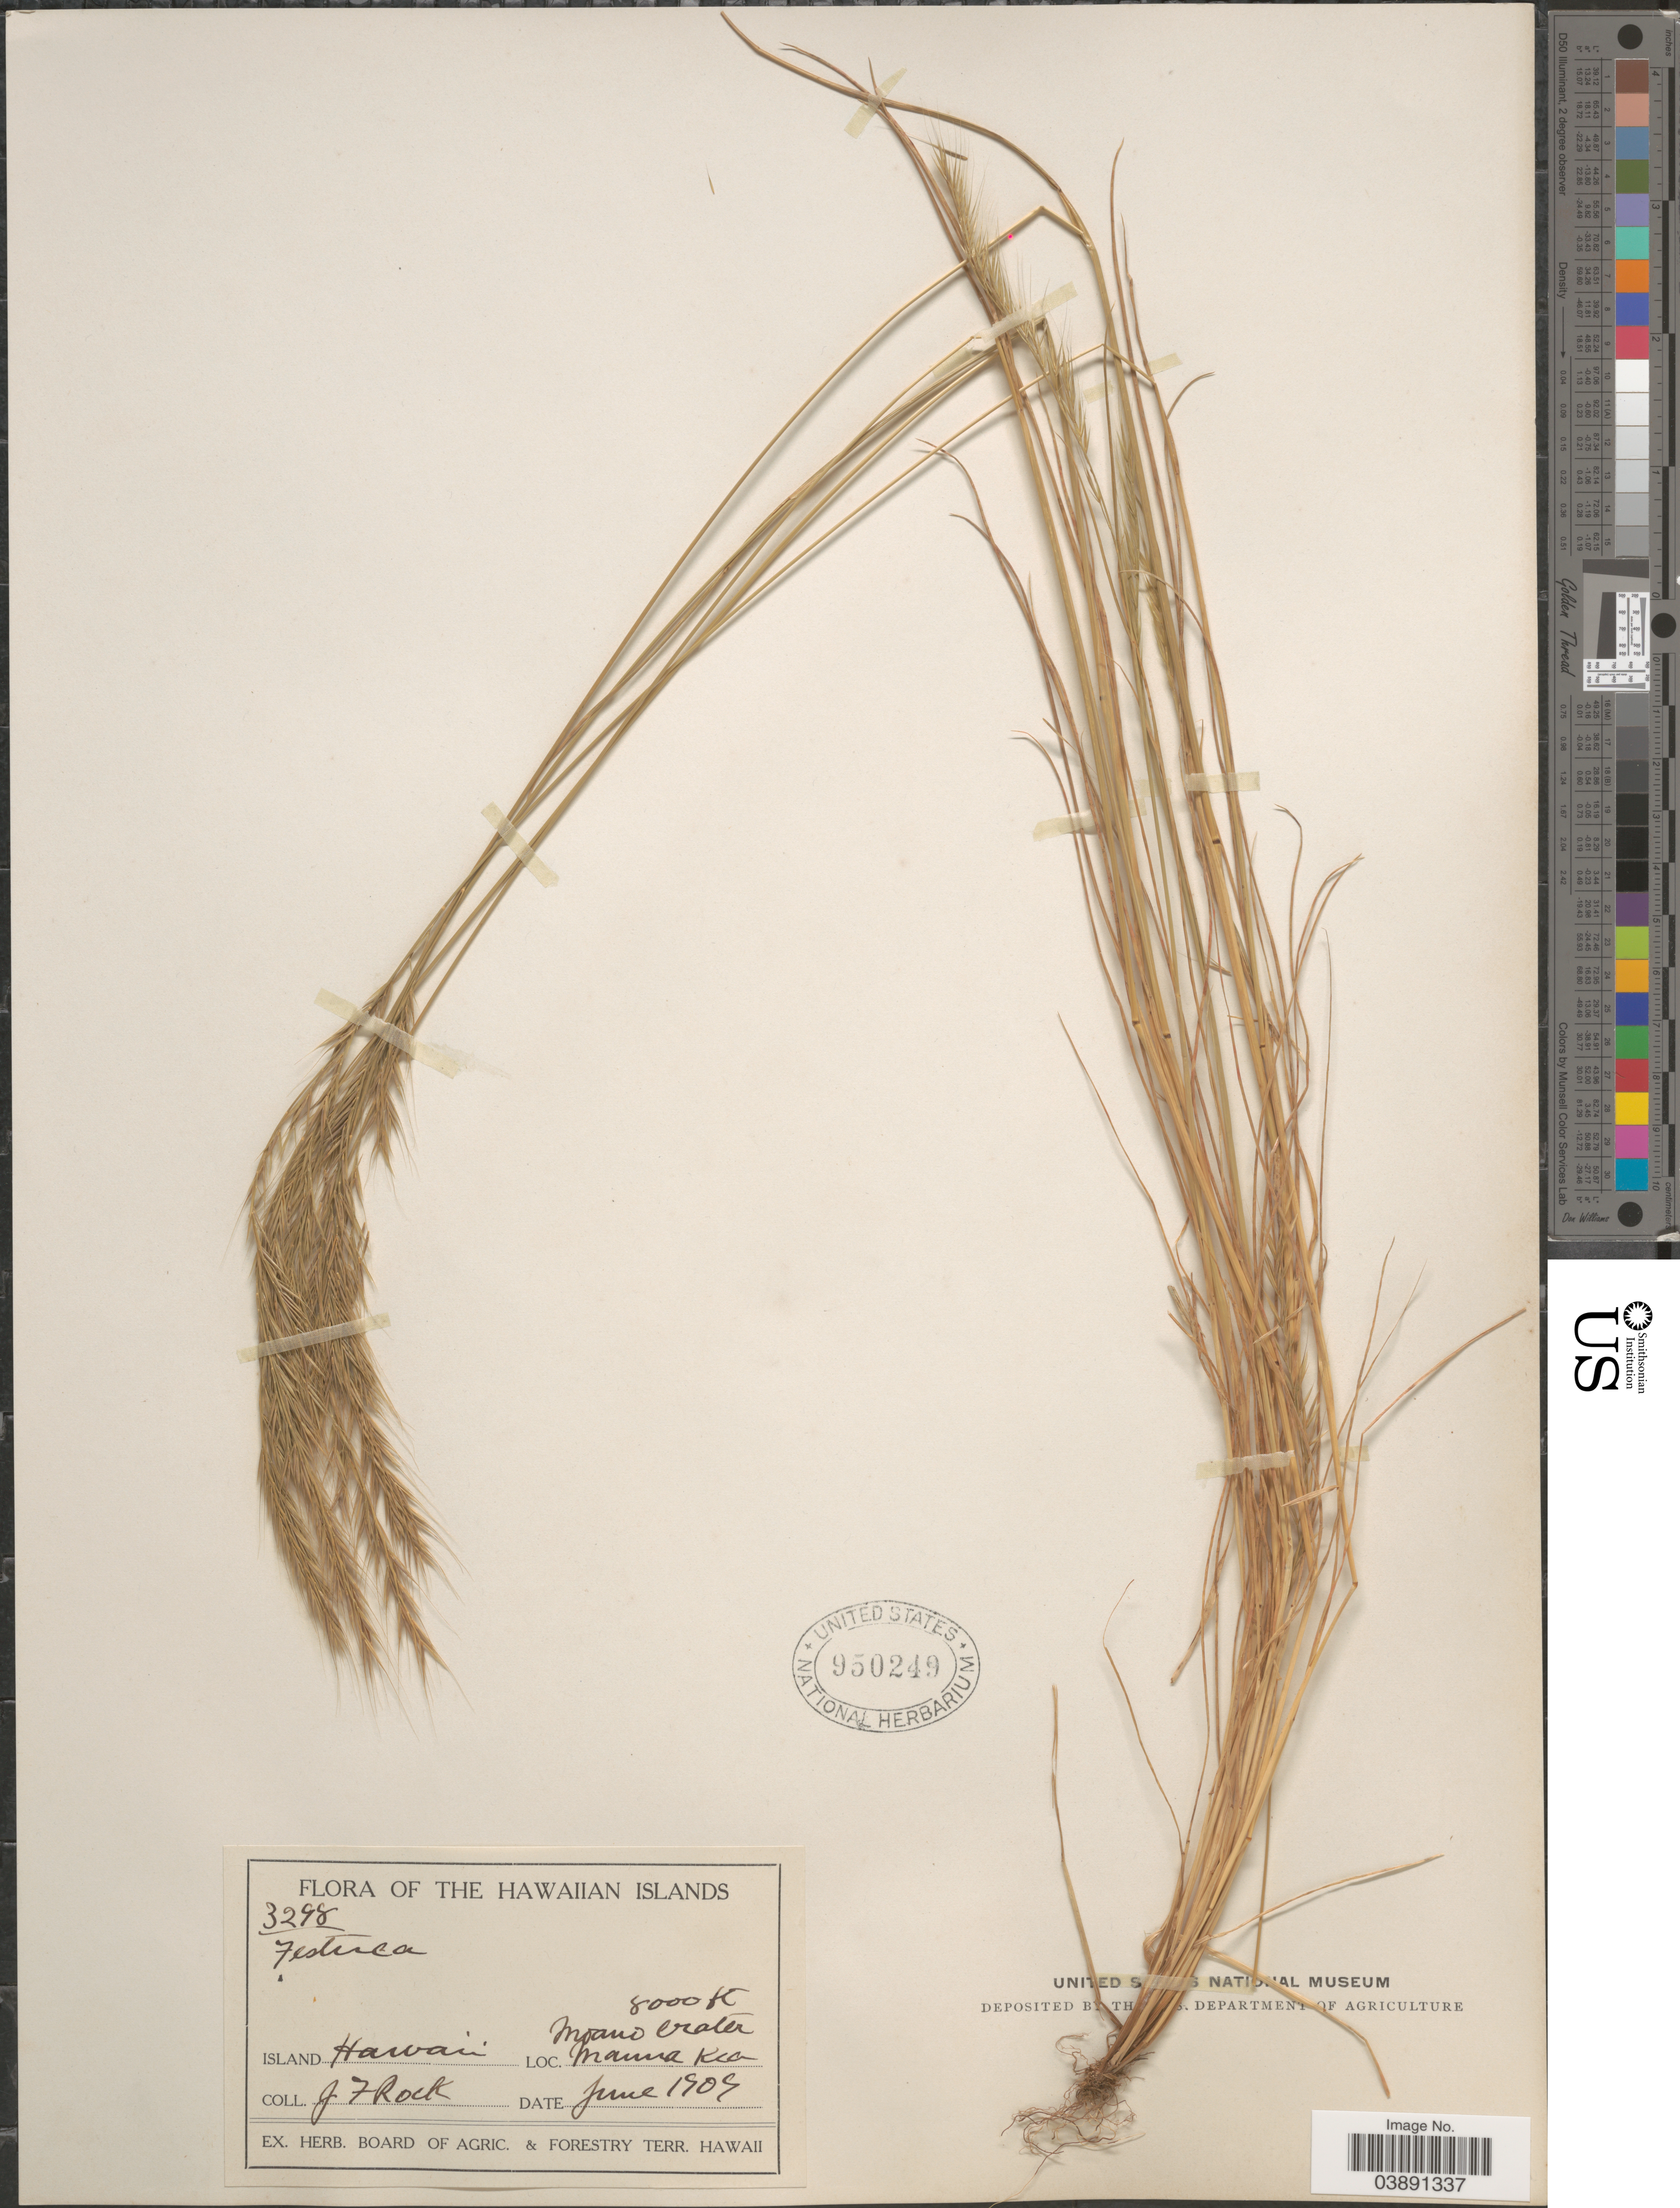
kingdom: Plantae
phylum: Tracheophyta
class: Liliopsida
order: Poales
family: Poaceae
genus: Festuca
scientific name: Festuca bromoides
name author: L.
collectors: J. Rock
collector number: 3298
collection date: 1909-06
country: United States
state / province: Hawaii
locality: The Hawaiian Islands. Island Hawaii. Moano Crater. Mauna Kea.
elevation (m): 2438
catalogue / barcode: US 950249